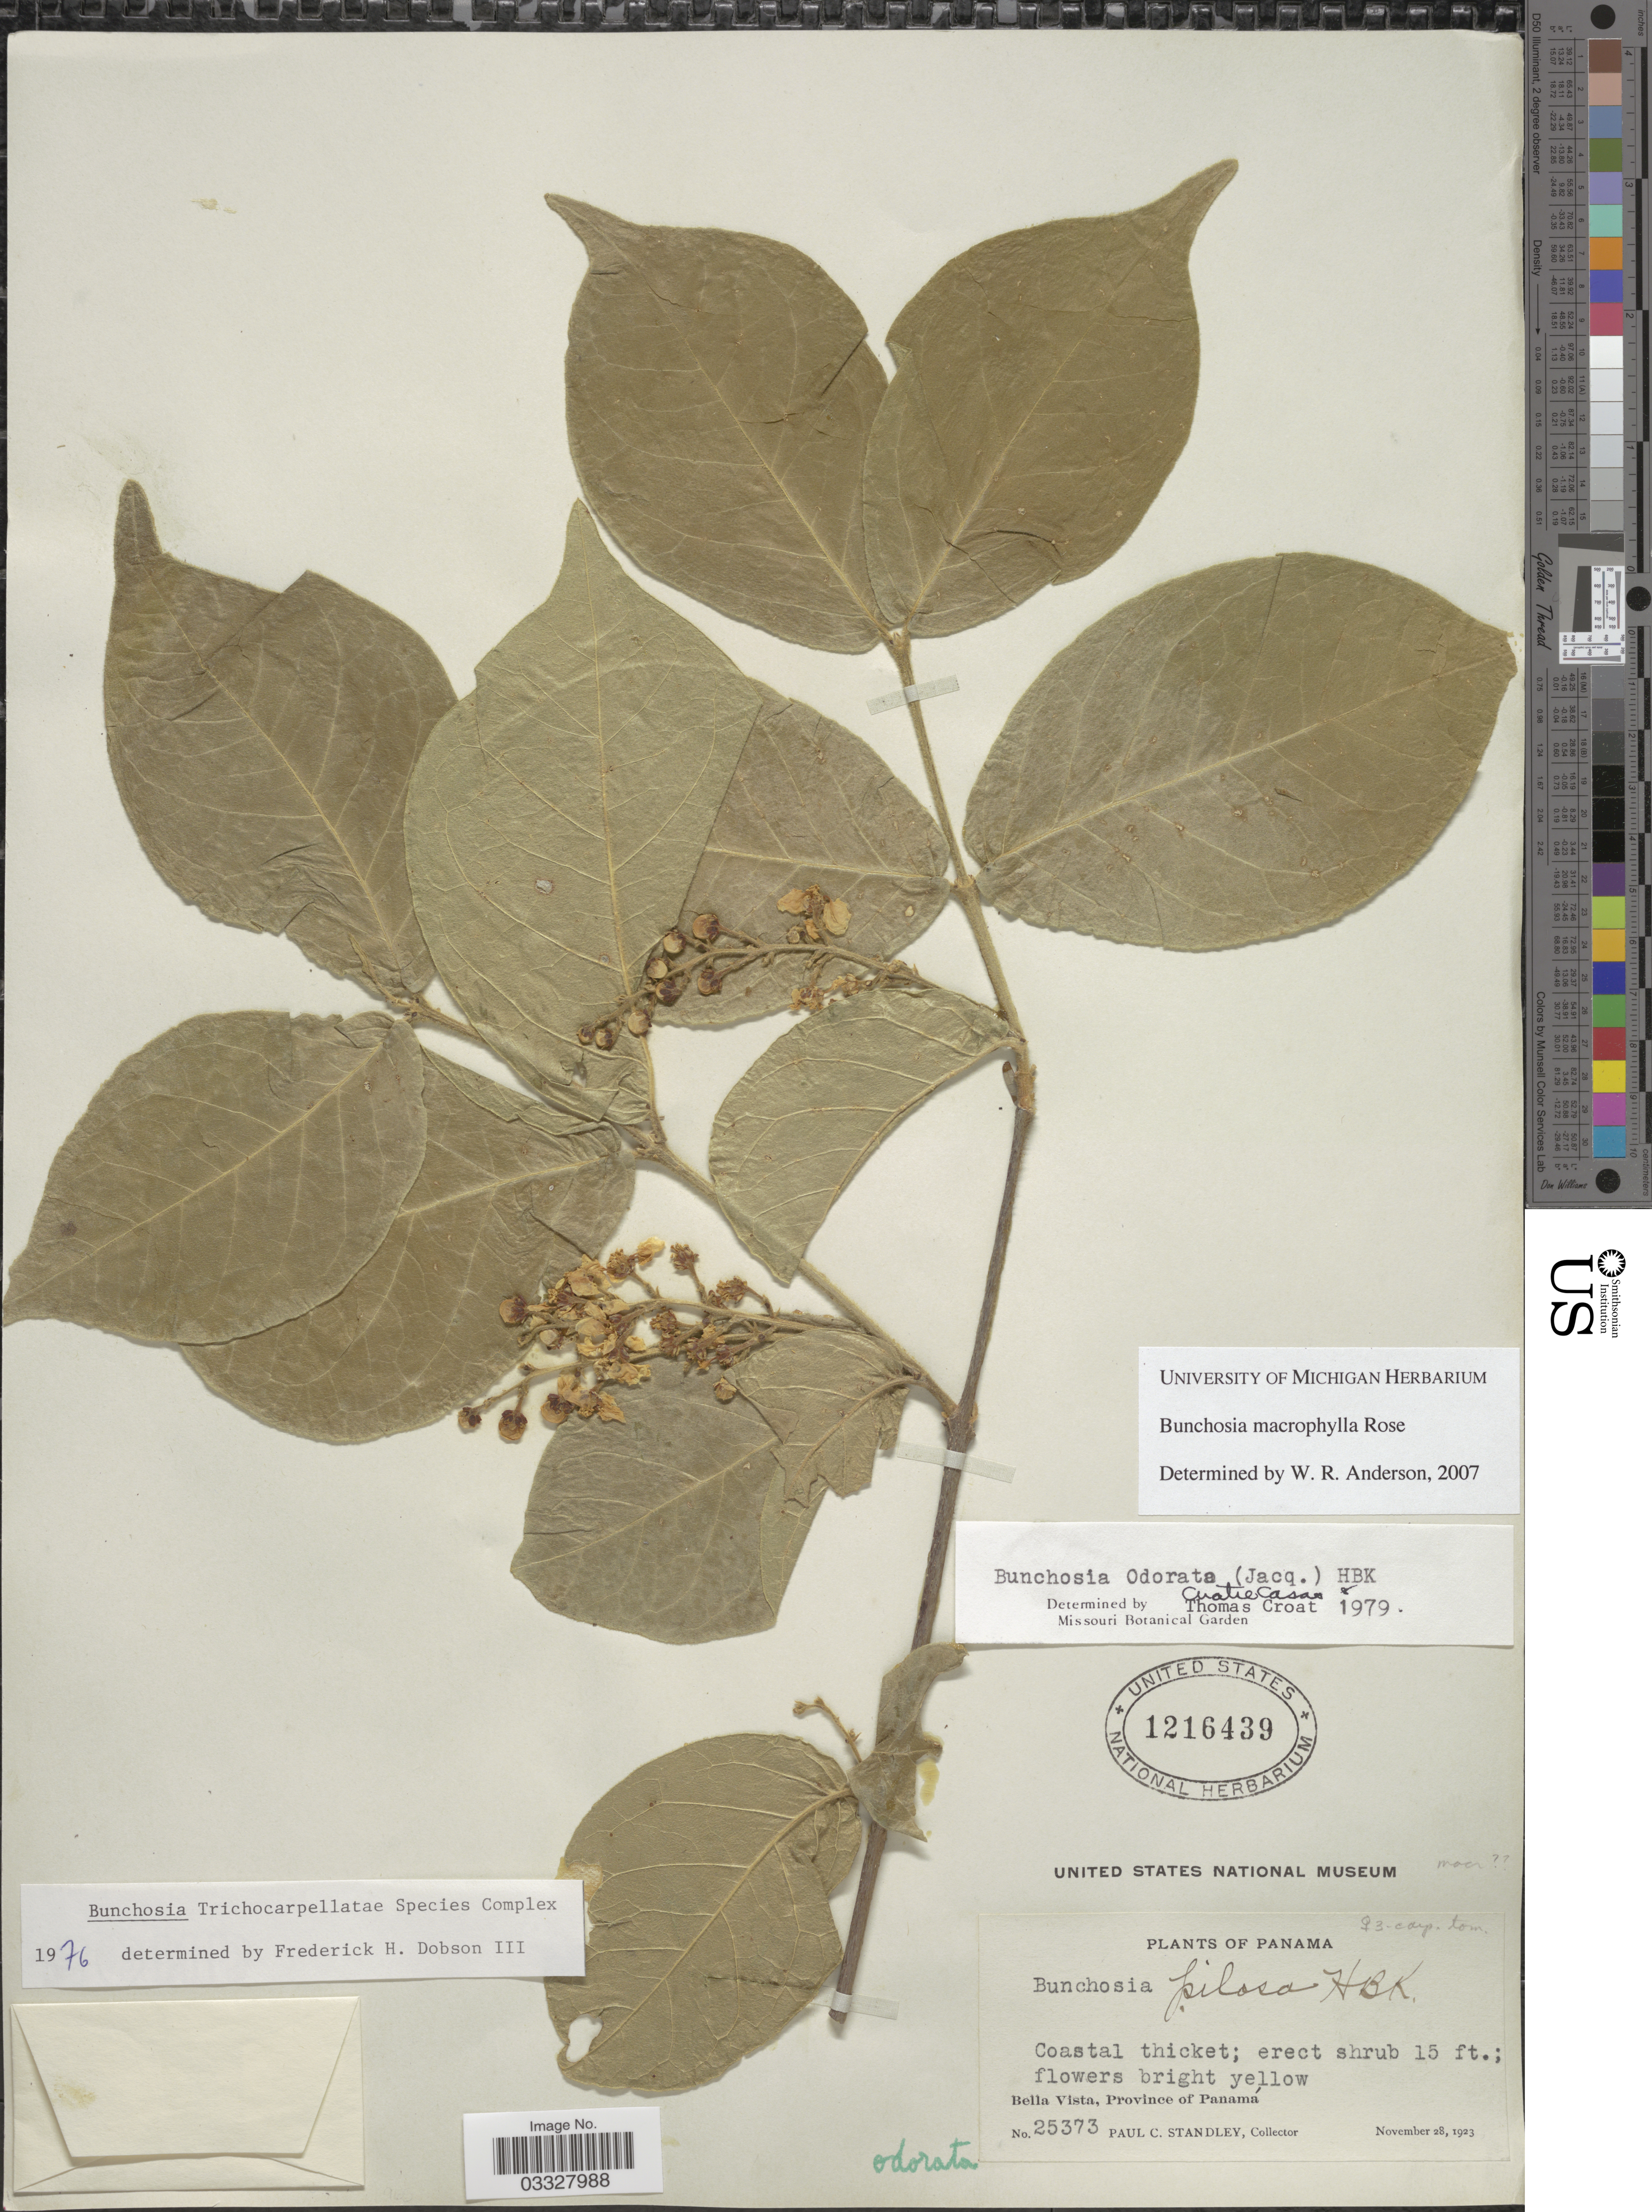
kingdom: Plantae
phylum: Tracheophyta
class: Magnoliopsida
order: Malpighiales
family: Malpighiaceae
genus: Bunchosia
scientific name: Bunchosia macrophylla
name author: Rose ex Donn. Sm. in Pittier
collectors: P. C. Standley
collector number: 25373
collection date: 1923-11-28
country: Panama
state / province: Panamá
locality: Bella Vista.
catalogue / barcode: US 1216439